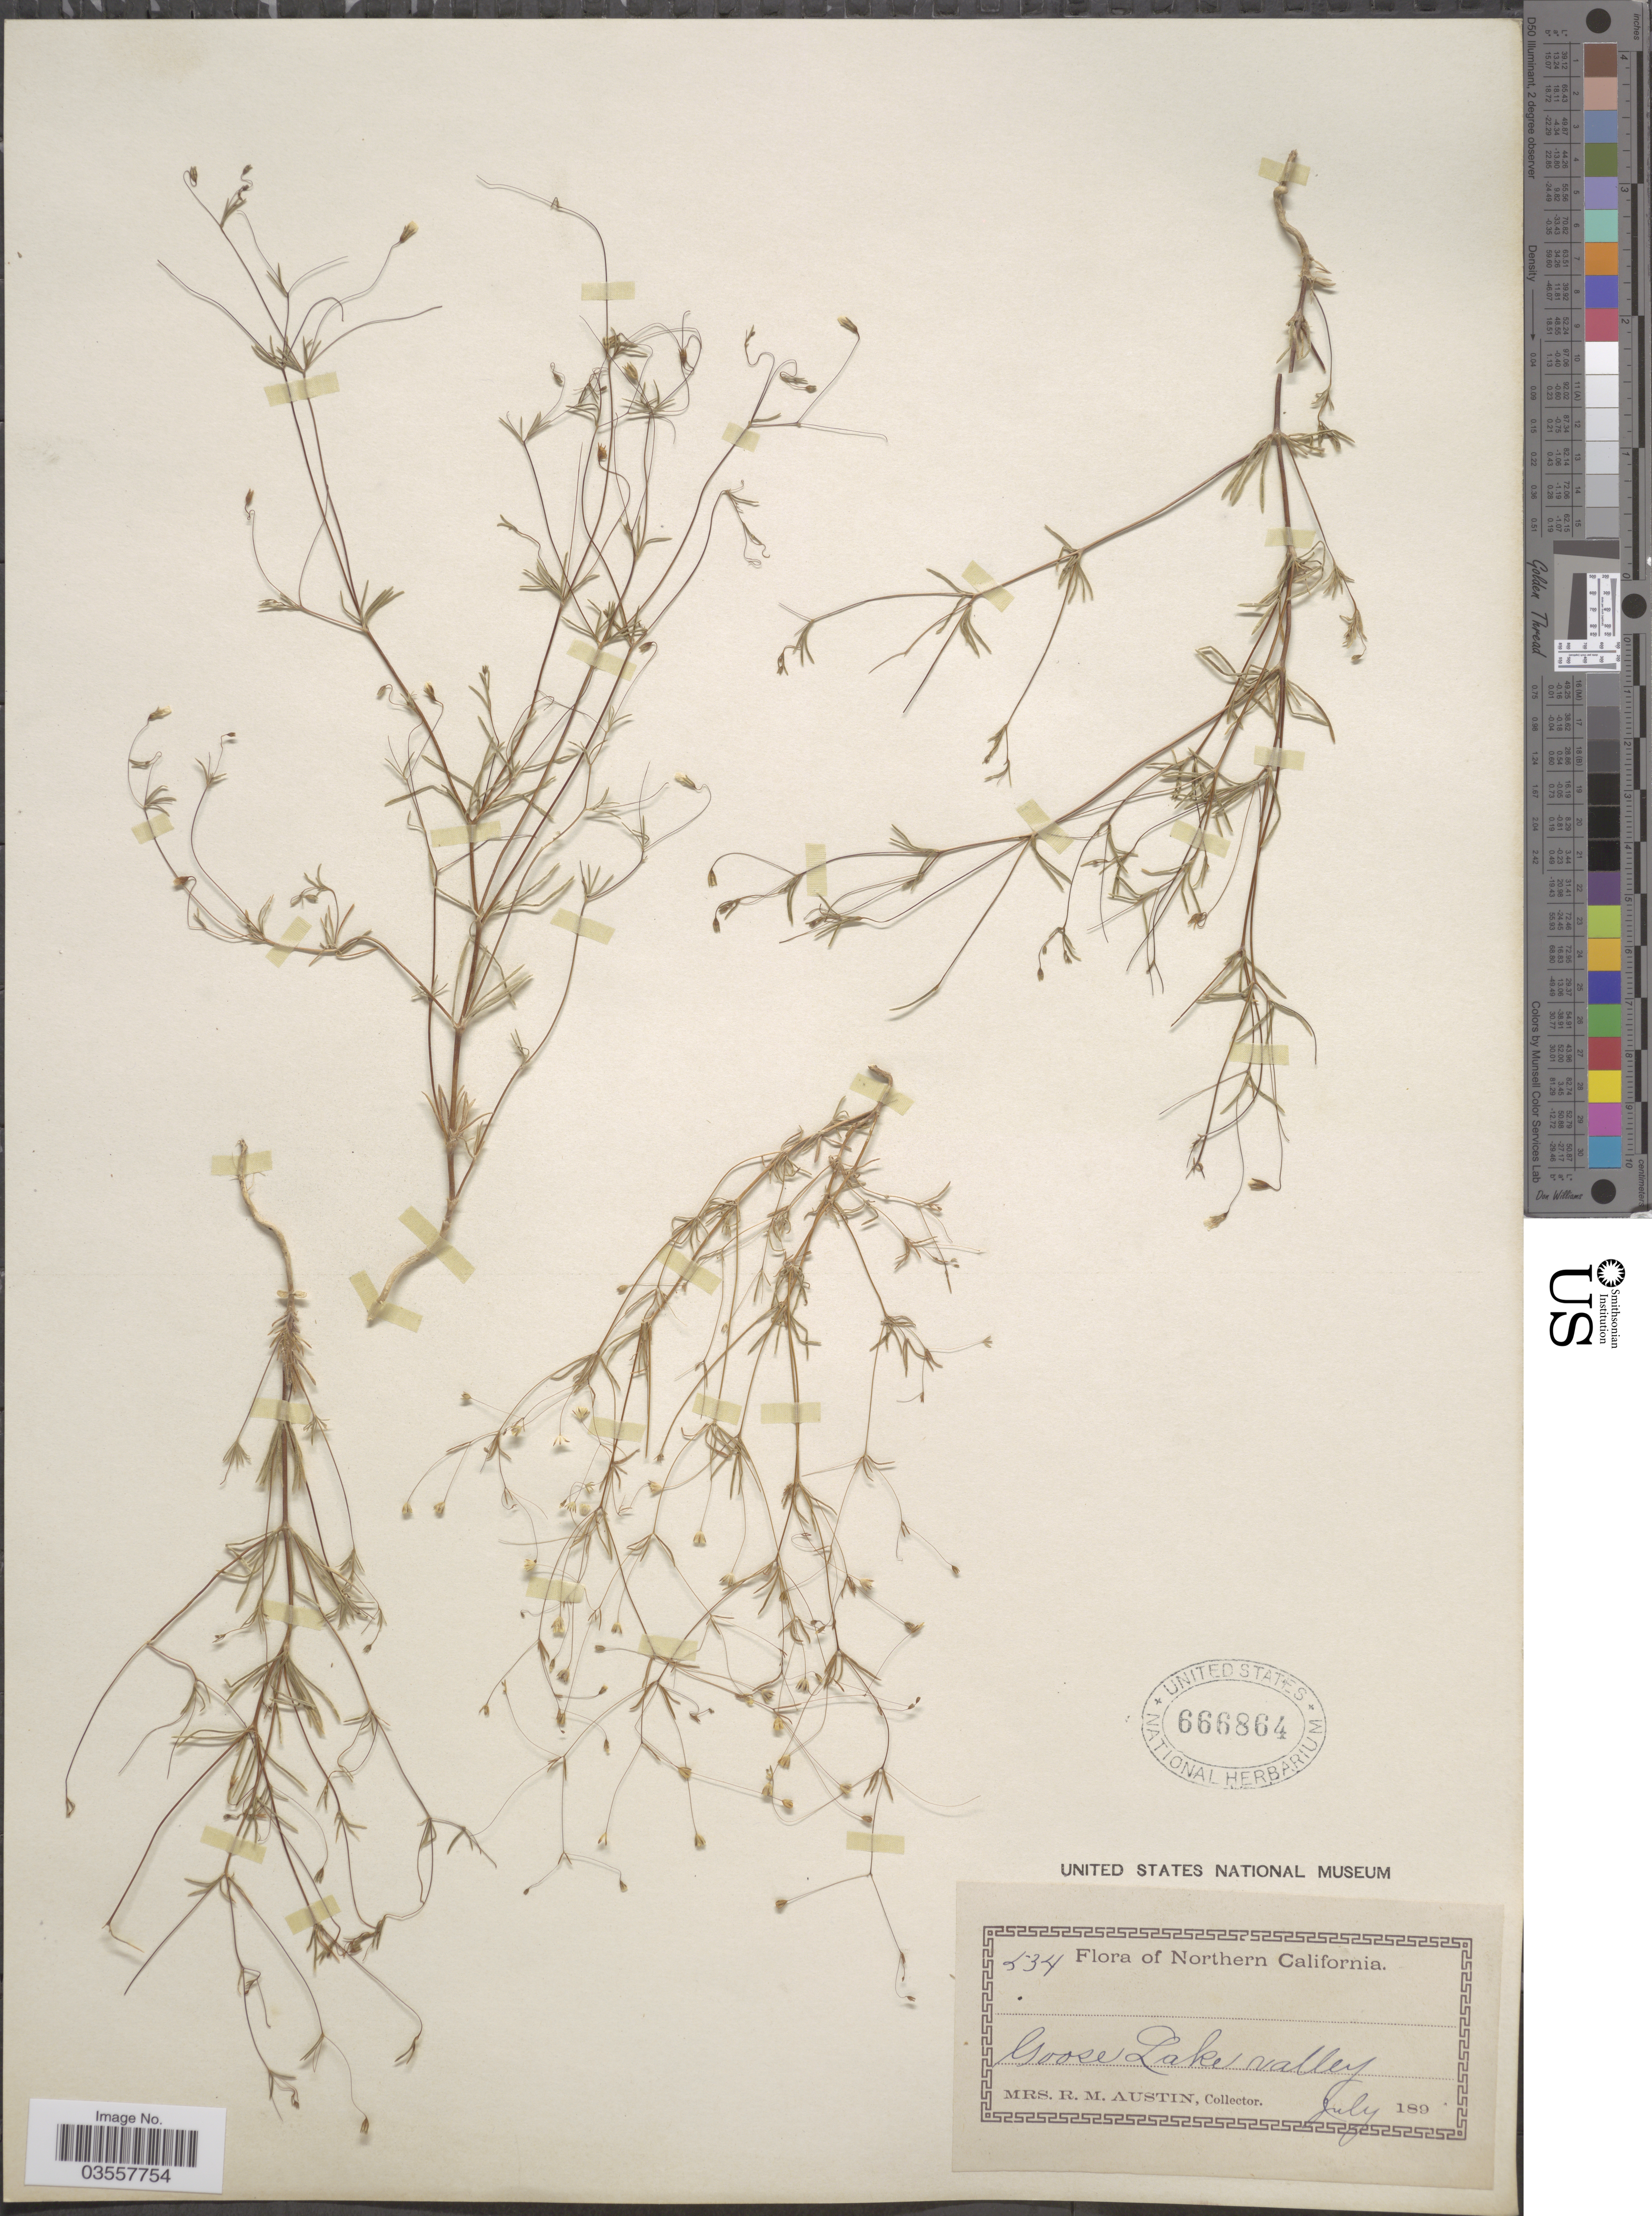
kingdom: Plantae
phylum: Tracheophyta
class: Magnoliopsida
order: Caryophyllales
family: Caryophyllaceae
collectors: R. Austin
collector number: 534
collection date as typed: July 189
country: United States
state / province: California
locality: Northern California. Goose Lake valley.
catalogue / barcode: US 666864